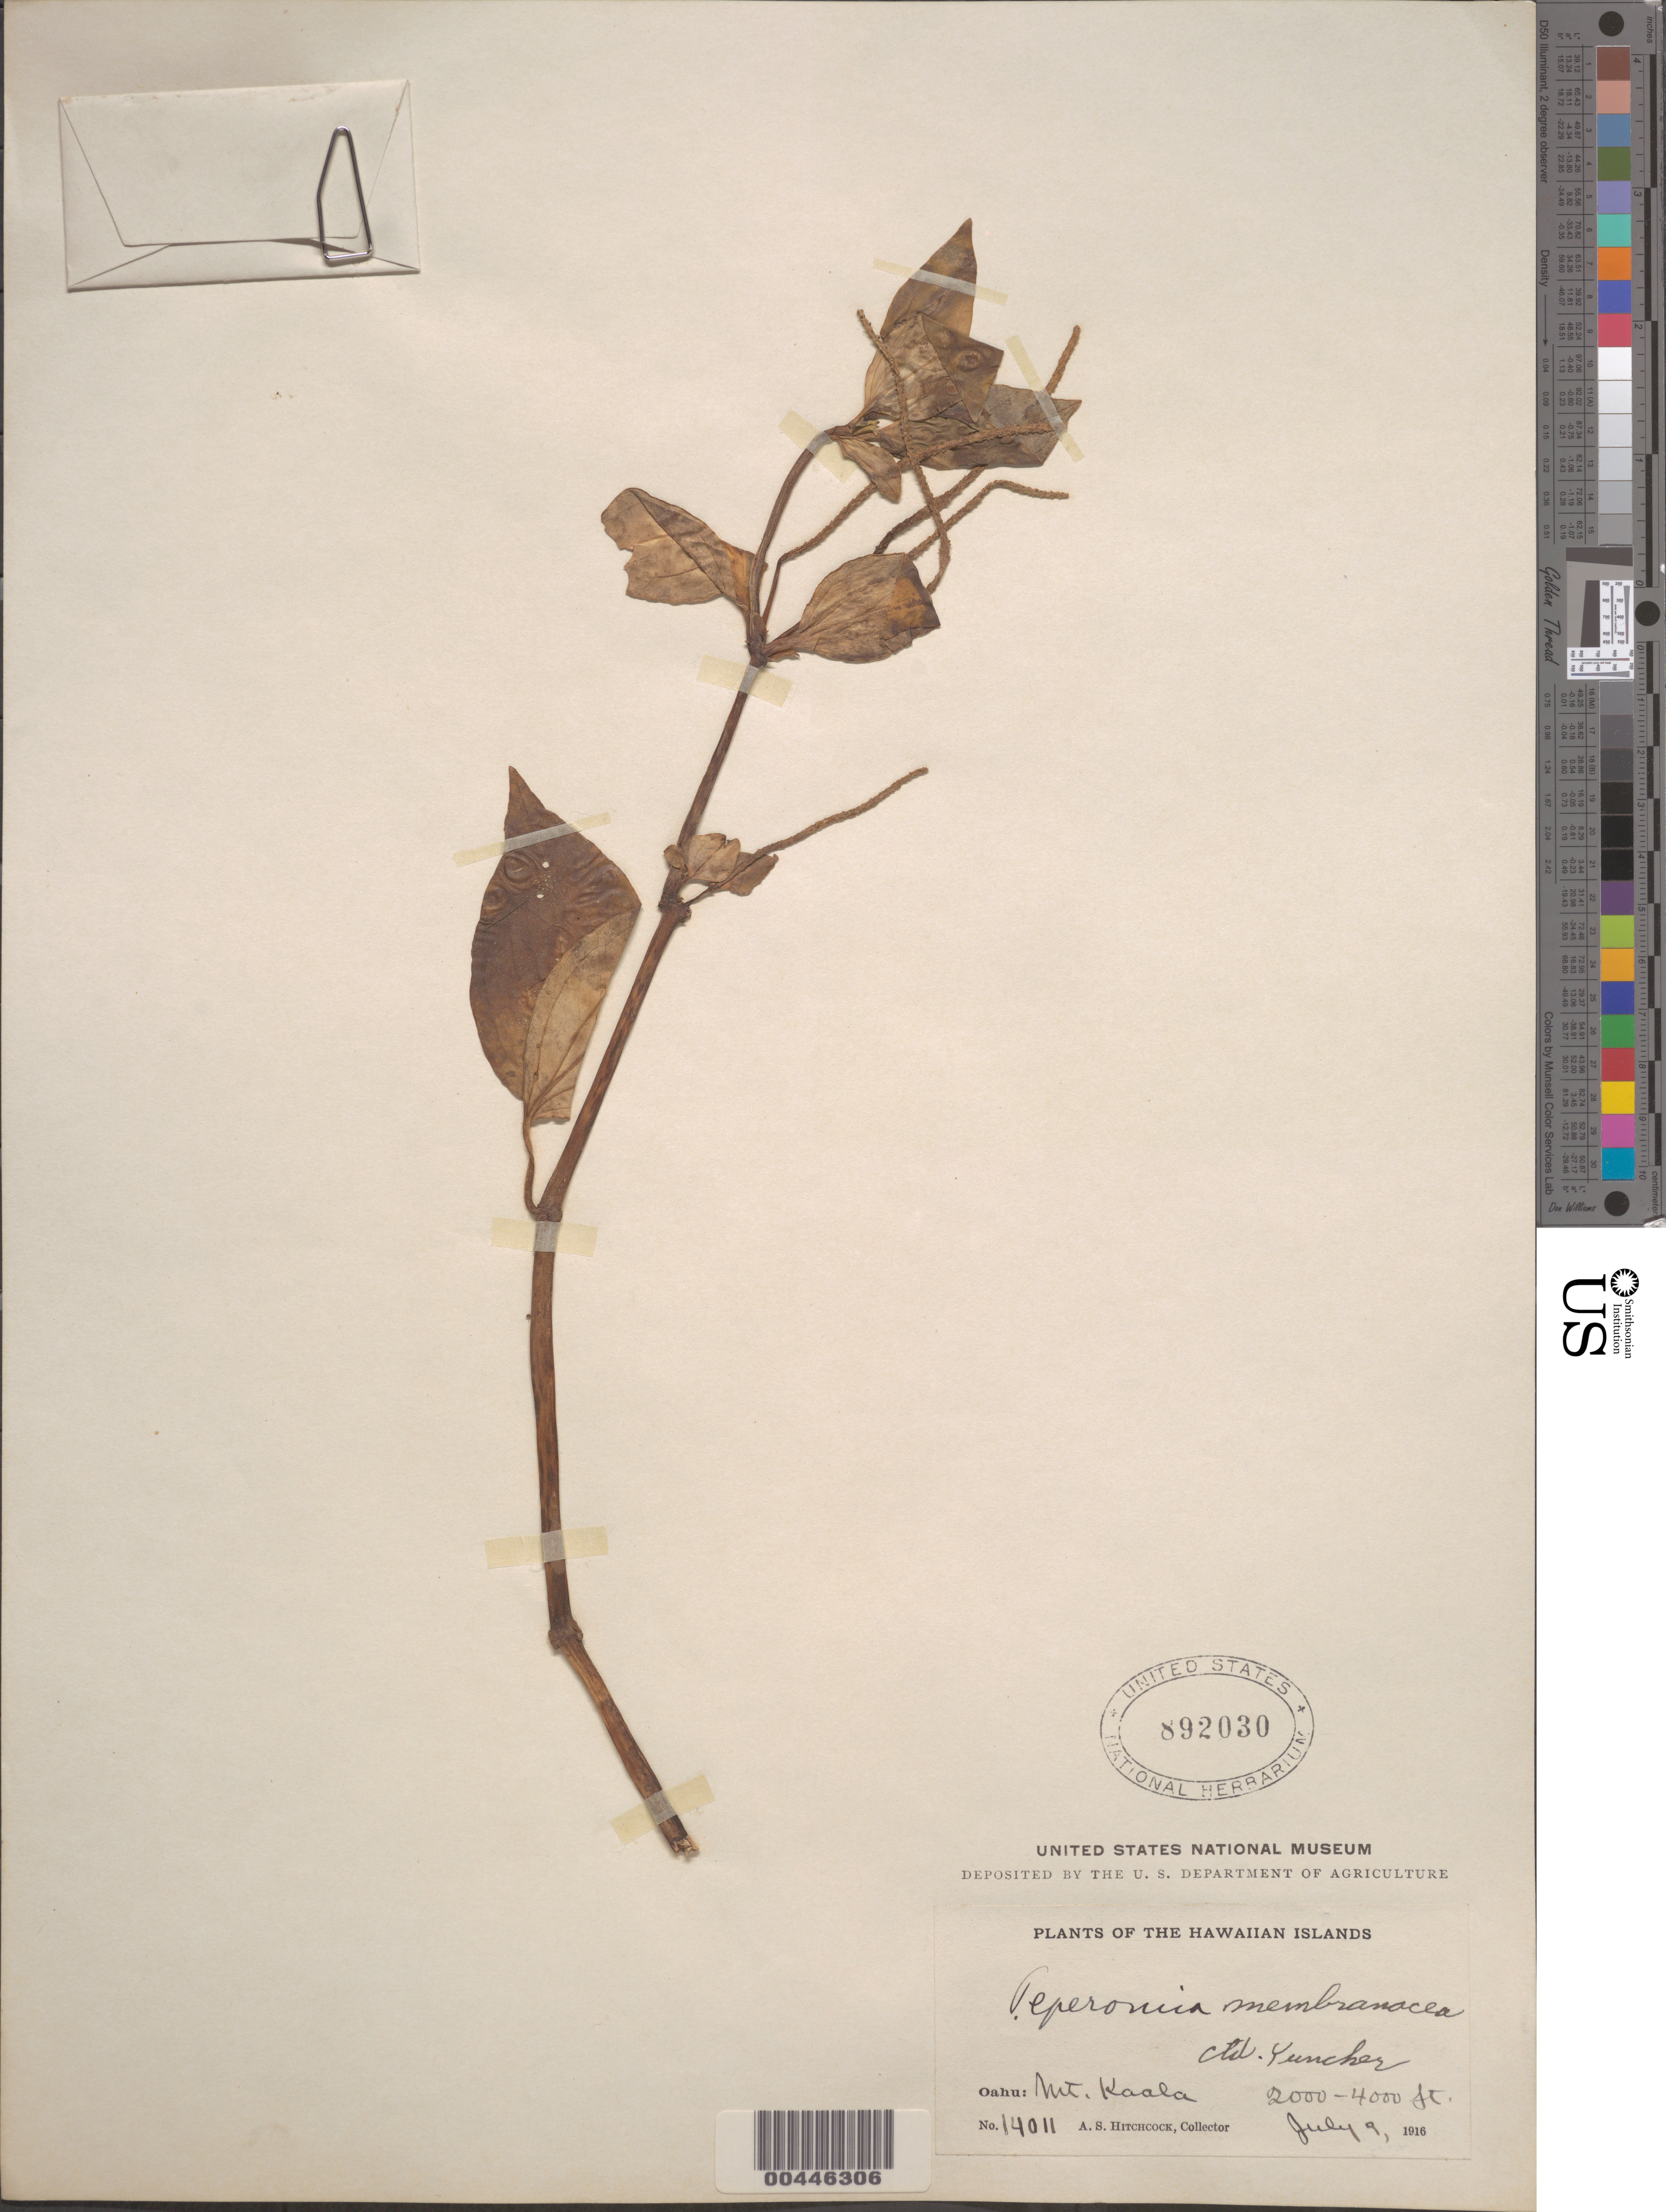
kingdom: Plantae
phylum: Tracheophyta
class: Magnoliopsida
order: Piperales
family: Piperaceae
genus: Peperomia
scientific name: Peperomia membranacea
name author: Hook. & Arn.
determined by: Yuncker, T. G.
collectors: A. S. Hitchcock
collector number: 14011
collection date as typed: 9 Jul 1916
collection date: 1916-07-09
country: United States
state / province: Hawaii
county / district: Honolulu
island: Oahu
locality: Mt Kaala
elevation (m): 610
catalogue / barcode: US 892030